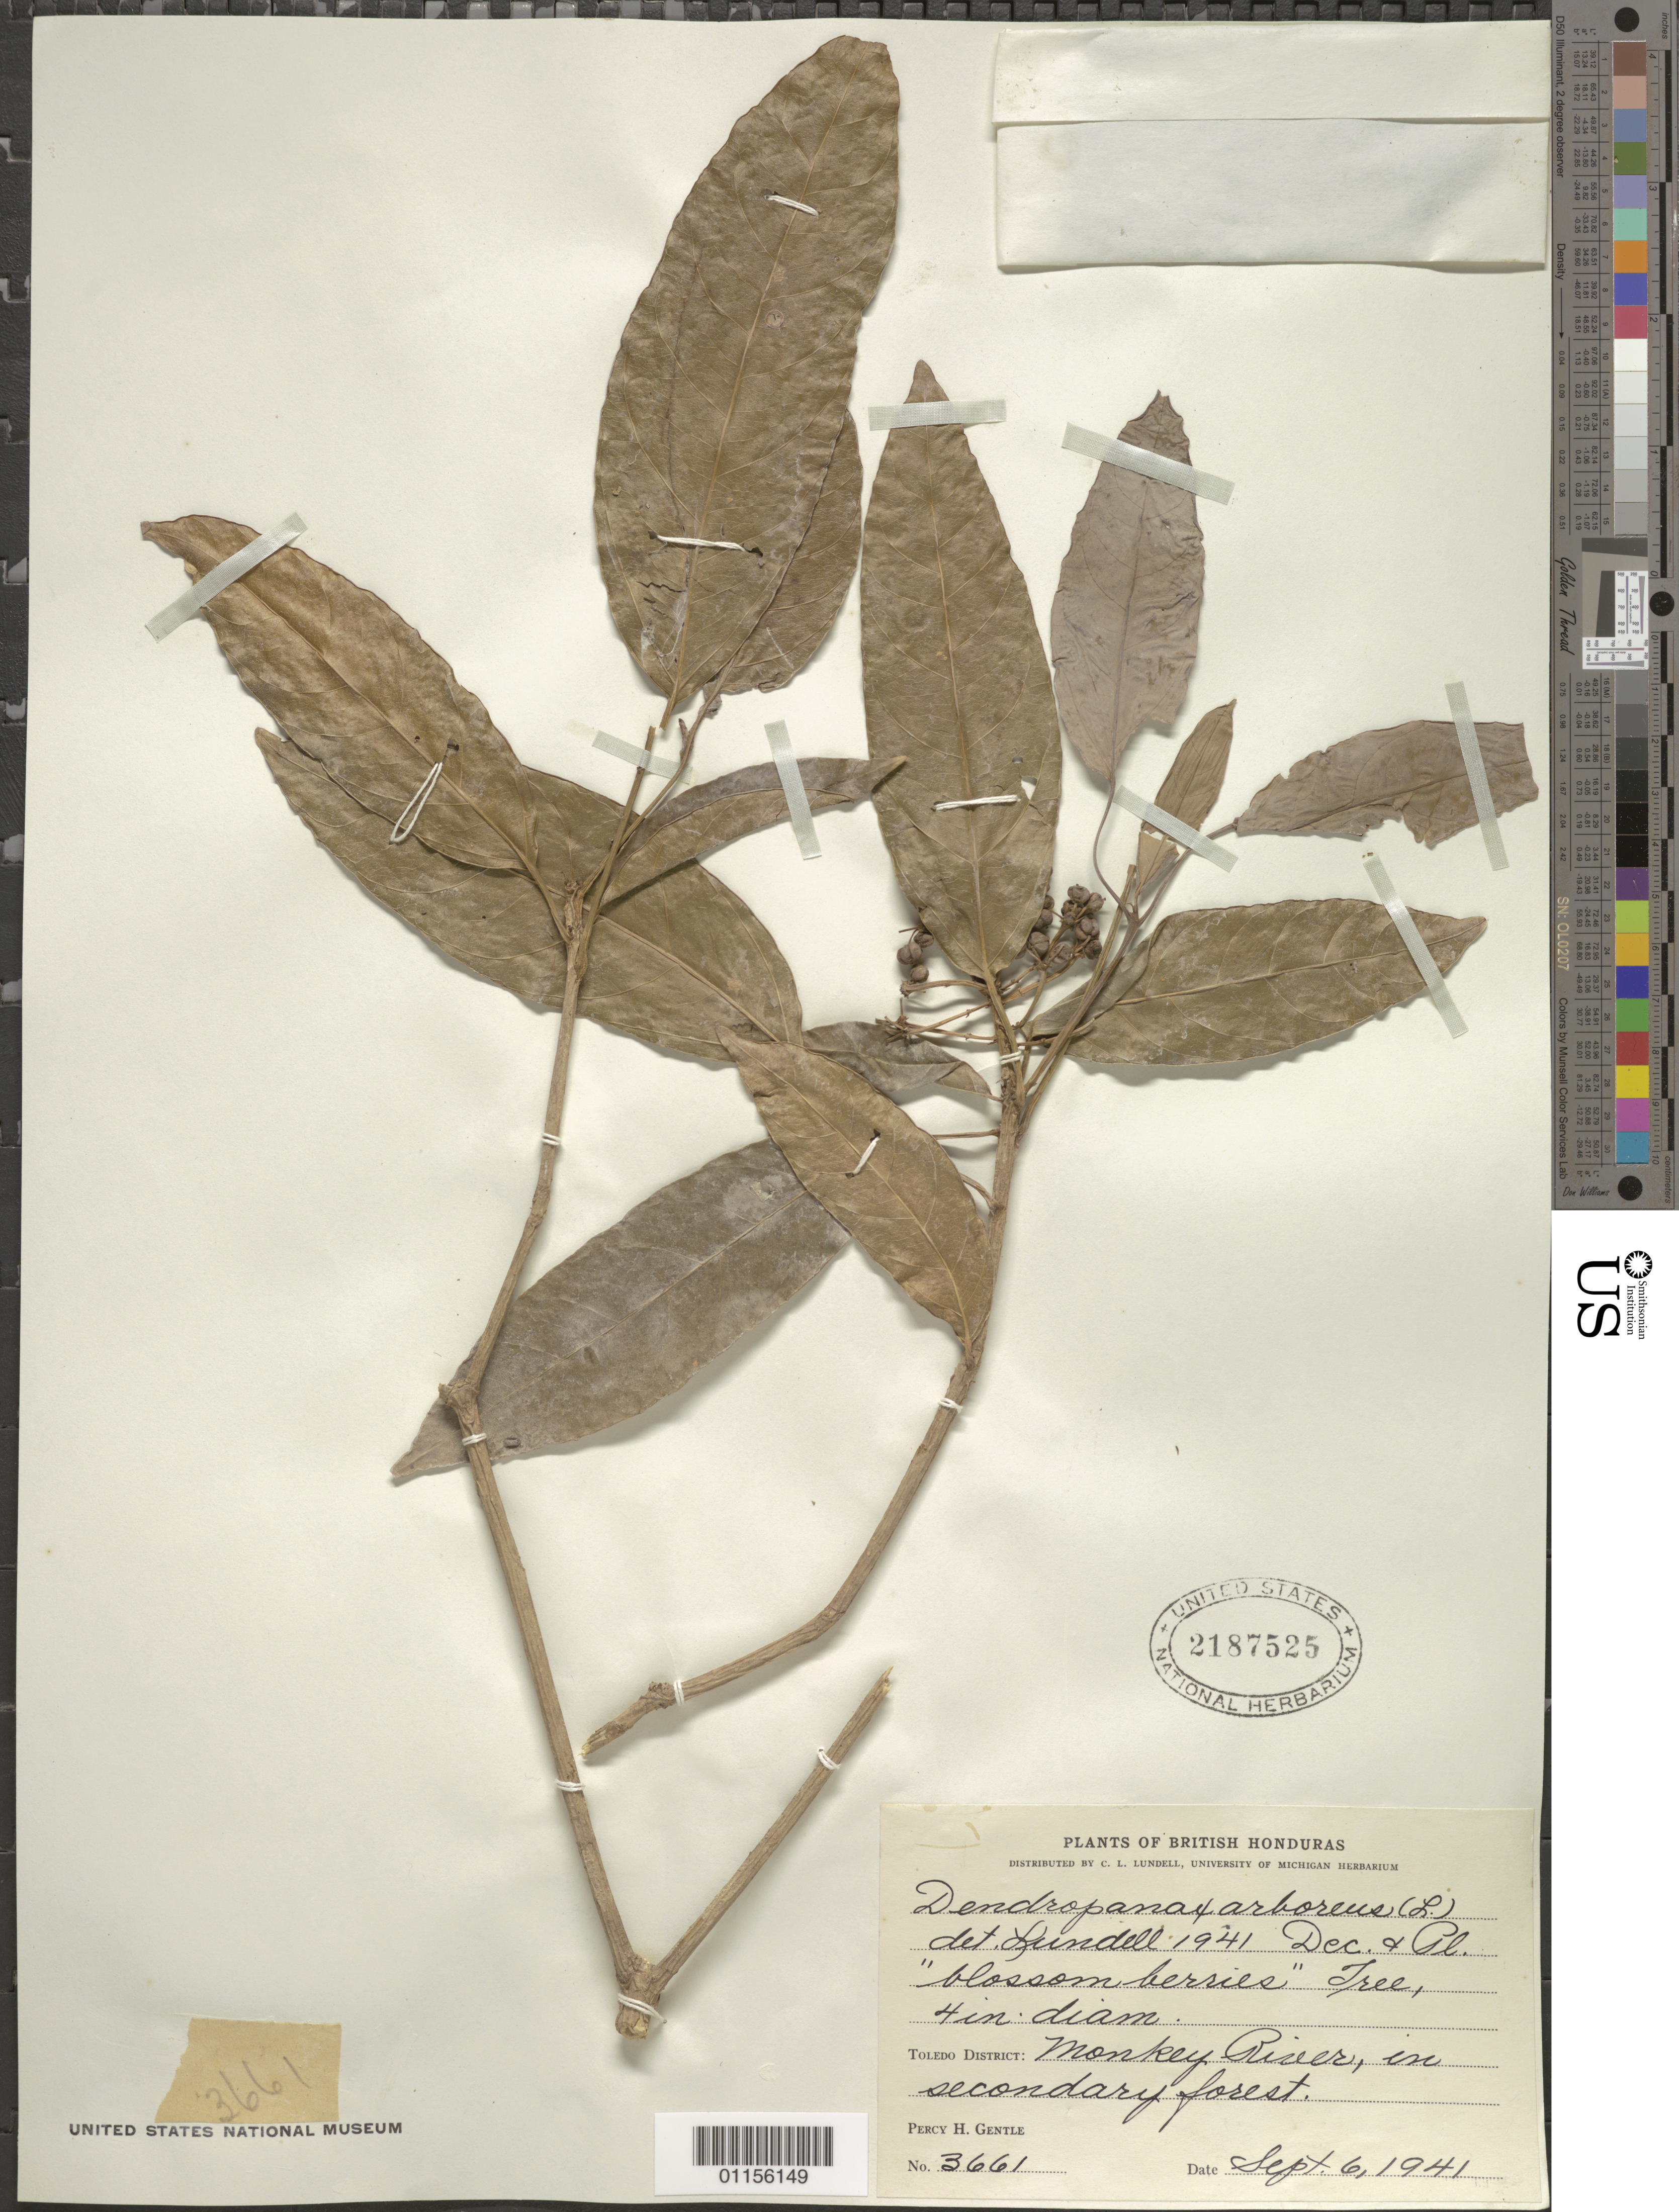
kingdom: Plantae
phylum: Tracheophyta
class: Magnoliopsida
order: Apiales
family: Araliaceae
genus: Dendropanax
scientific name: Dendropanax arboreus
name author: (L.) Decne. & Planch.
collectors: P. H. Gentle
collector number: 3661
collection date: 1941-09-06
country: Belize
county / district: Toledo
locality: Monkey River.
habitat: Tree, in secondary forest.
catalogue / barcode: US 2187525